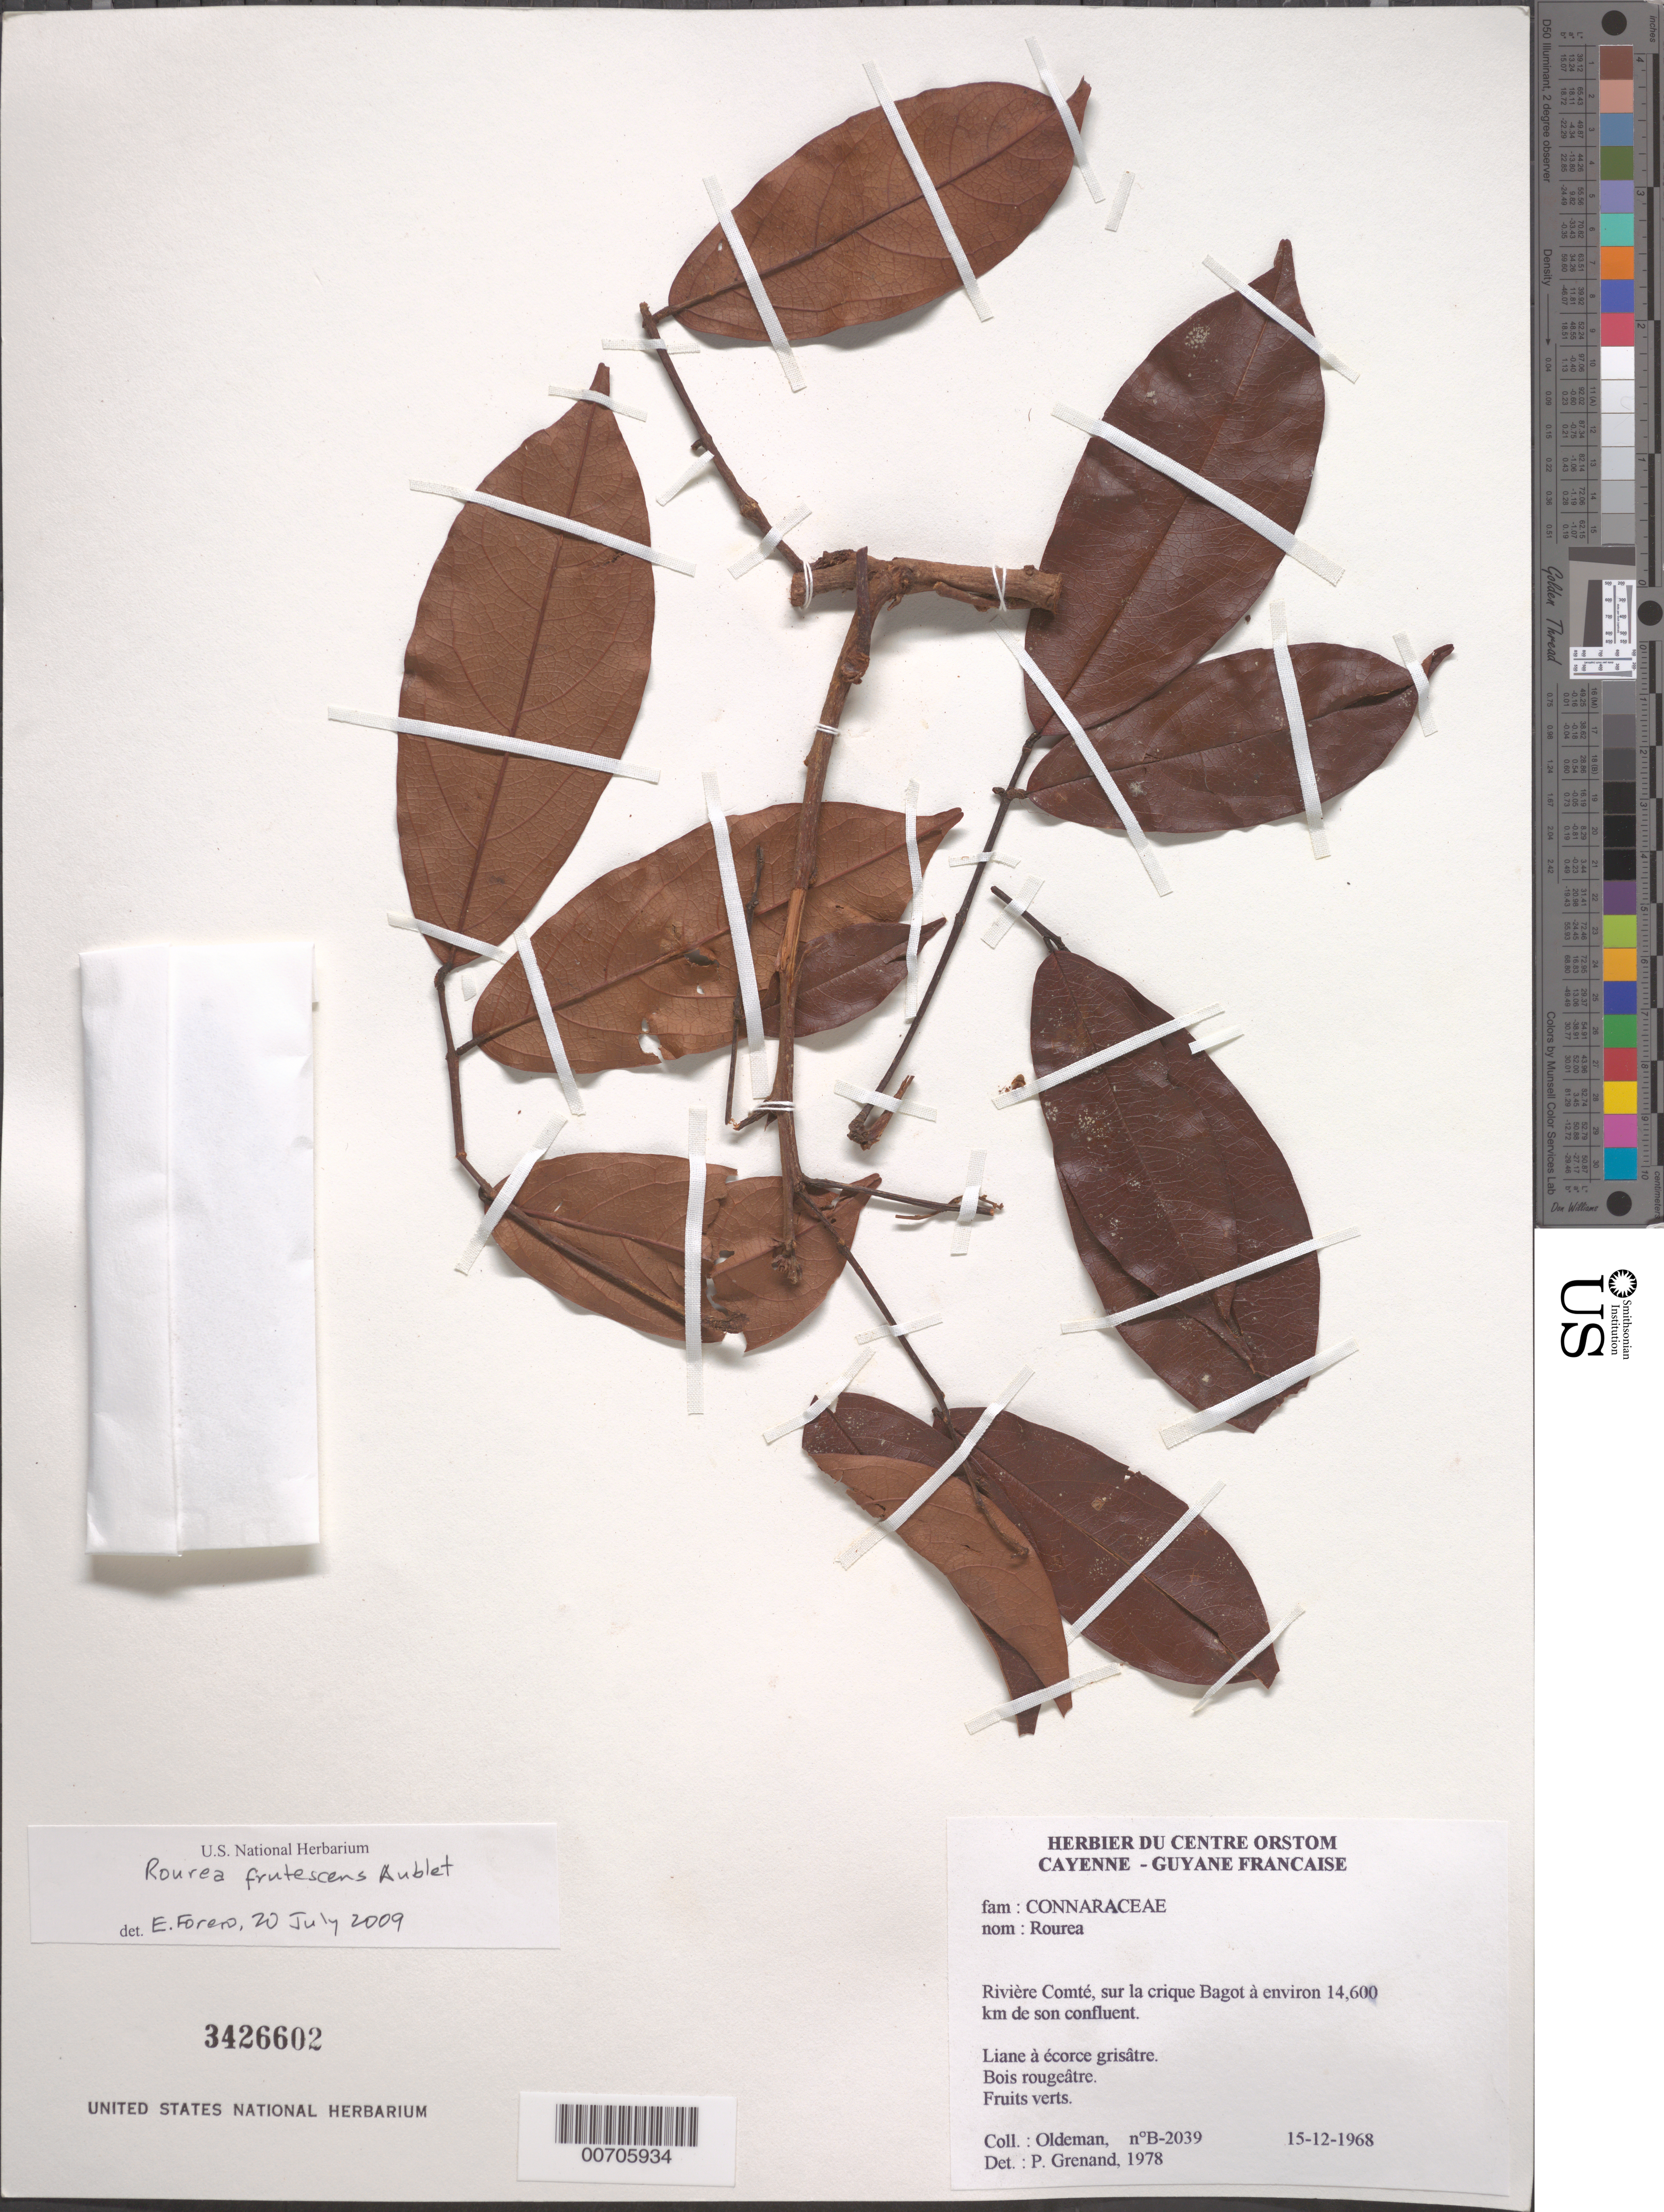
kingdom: Plantae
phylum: Tracheophyta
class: Magnoliopsida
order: Oxalidales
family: Connaraceae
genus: Rourea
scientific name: Rourea frutescens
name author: Aubl.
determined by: Forero, E.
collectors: R. Oldeman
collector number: B 2039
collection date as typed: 15-Dec-68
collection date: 1968-12-15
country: French Guiana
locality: Crique Bagot, Comté R., ca. 14.6 km from confluence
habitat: Sur la crique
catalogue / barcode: US 3426602